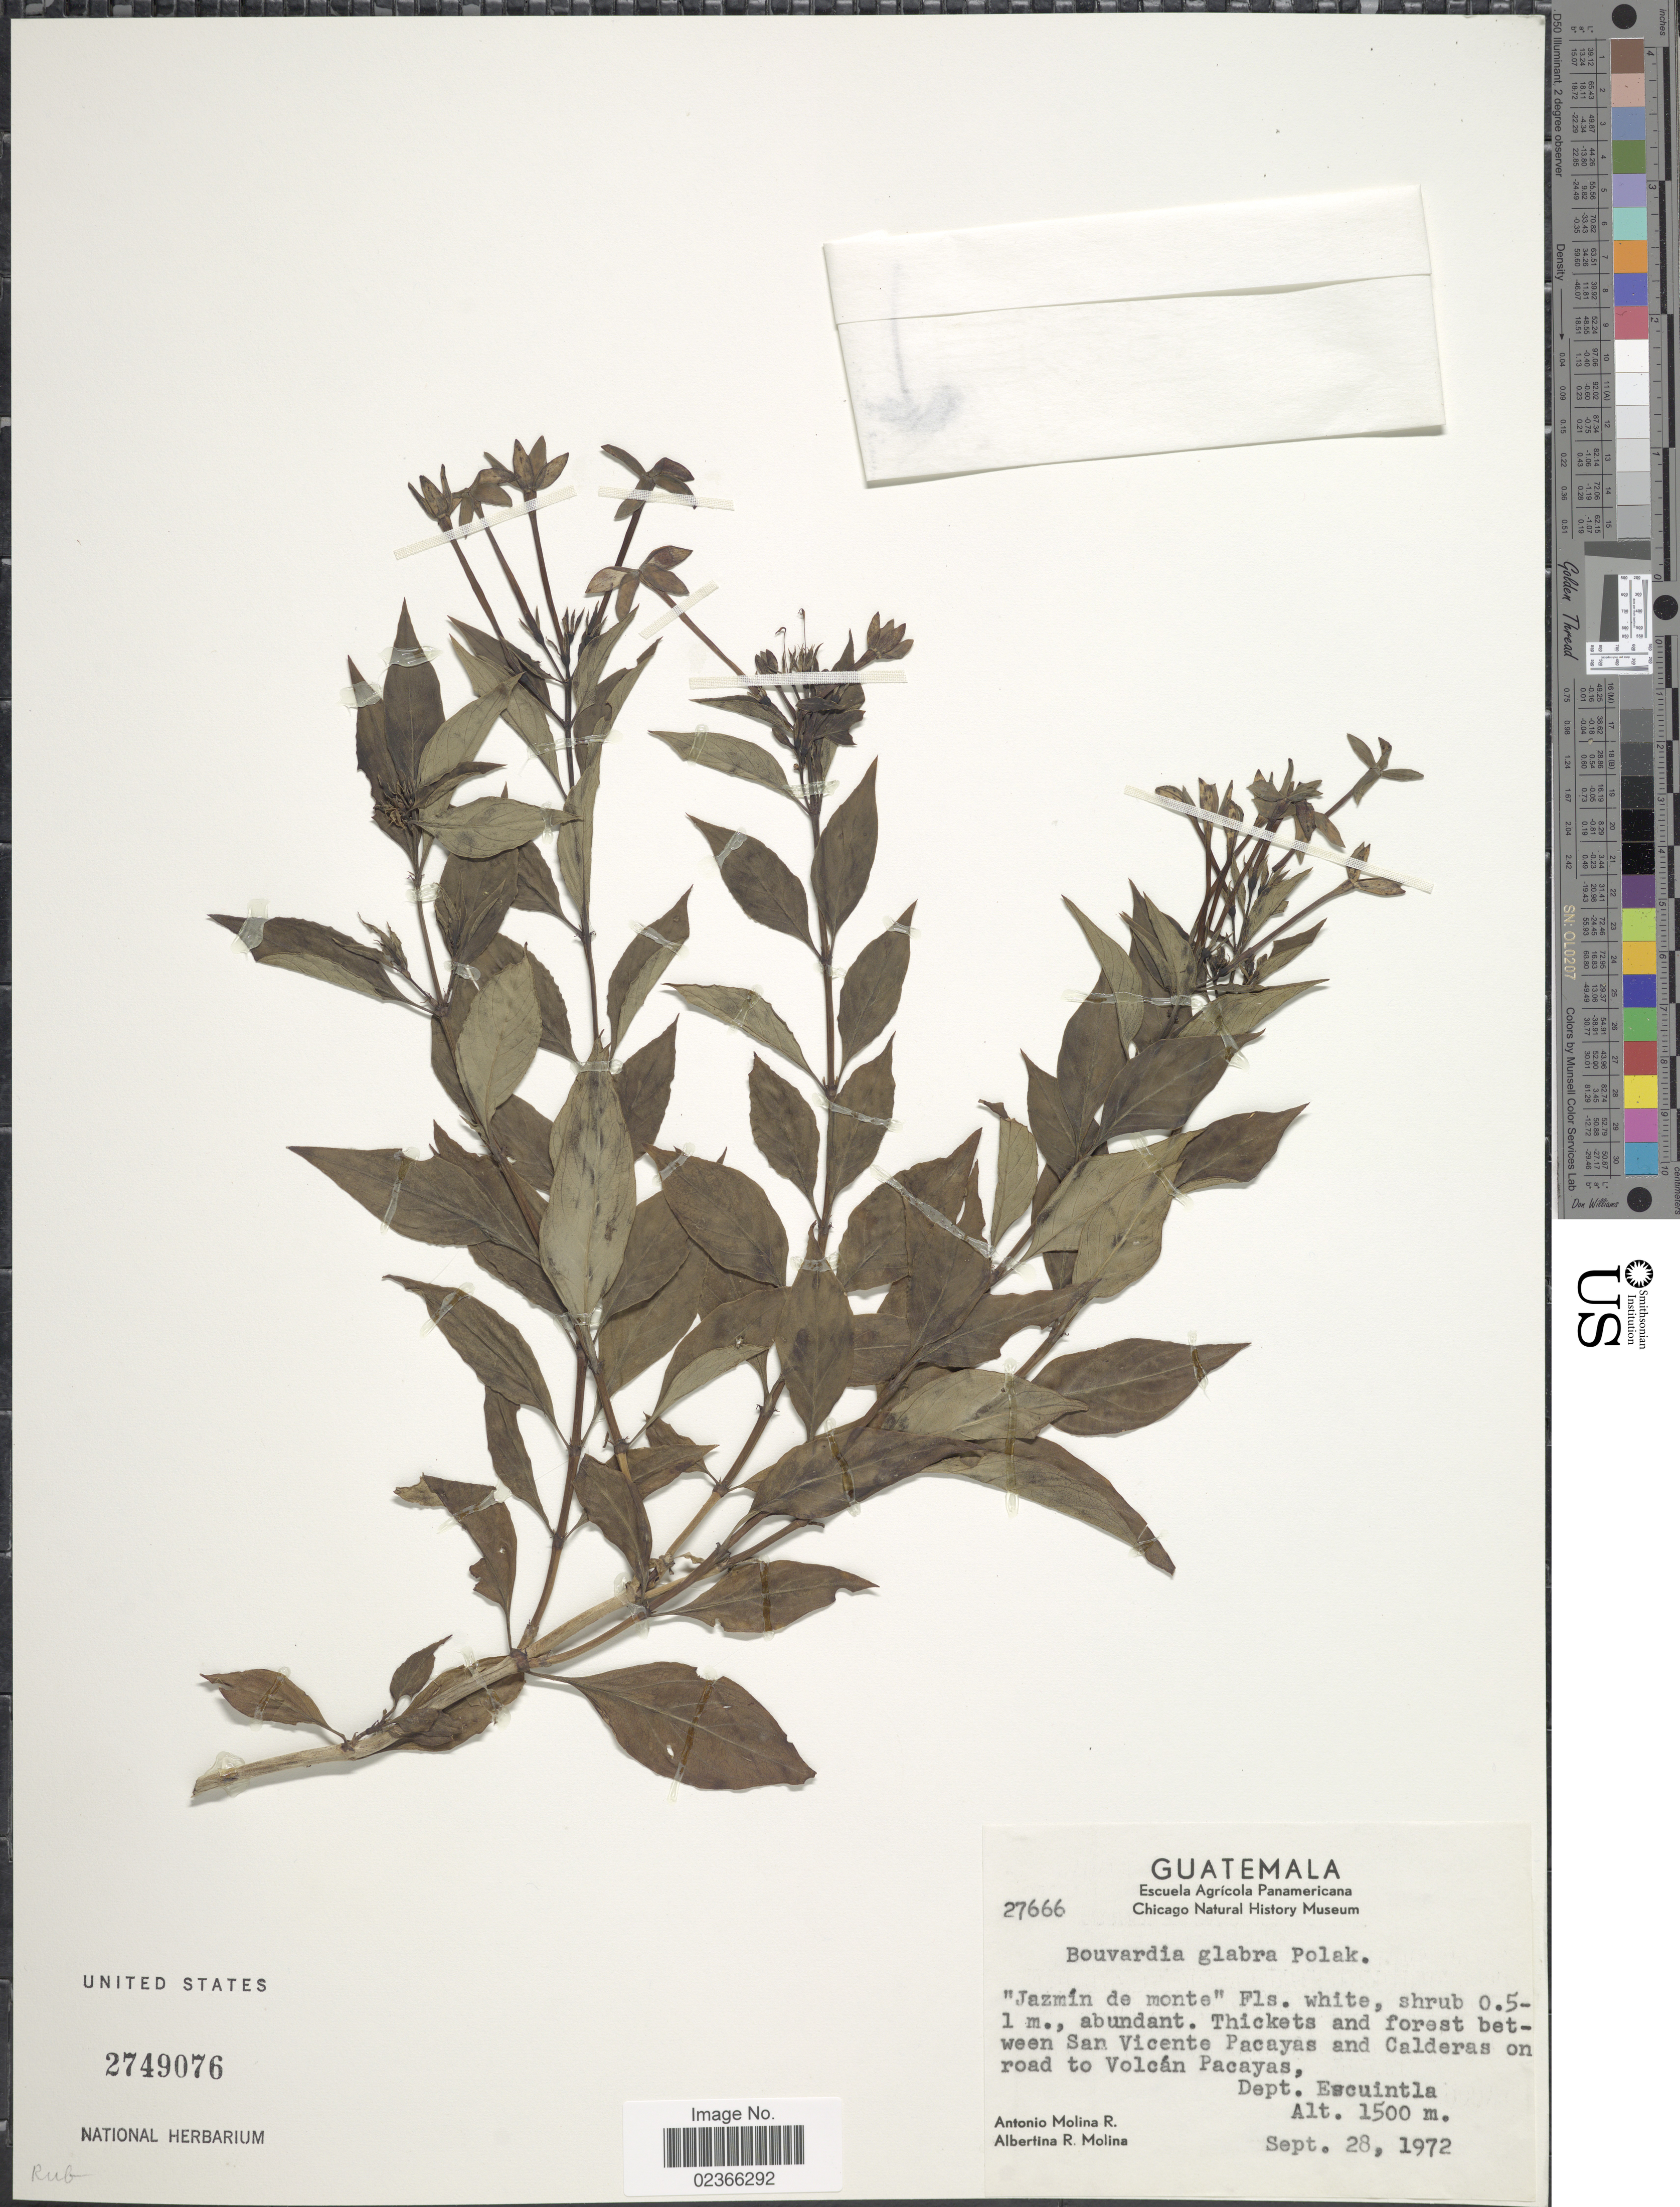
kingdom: Plantae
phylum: Tracheophyta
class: Magnoliopsida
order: Gentianales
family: Rubiaceae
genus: Bouvardia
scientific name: Bouvardia glabra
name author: Polák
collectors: A. Molina R. & A. R. Molina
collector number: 27666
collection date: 1972-09-28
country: Guatemala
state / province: Escuintla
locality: Thickets and forest between San Vicente Pacayas and Calderas on road to Volcan Pacayas, Dept. Escuintlan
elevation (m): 1500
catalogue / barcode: US 2749076